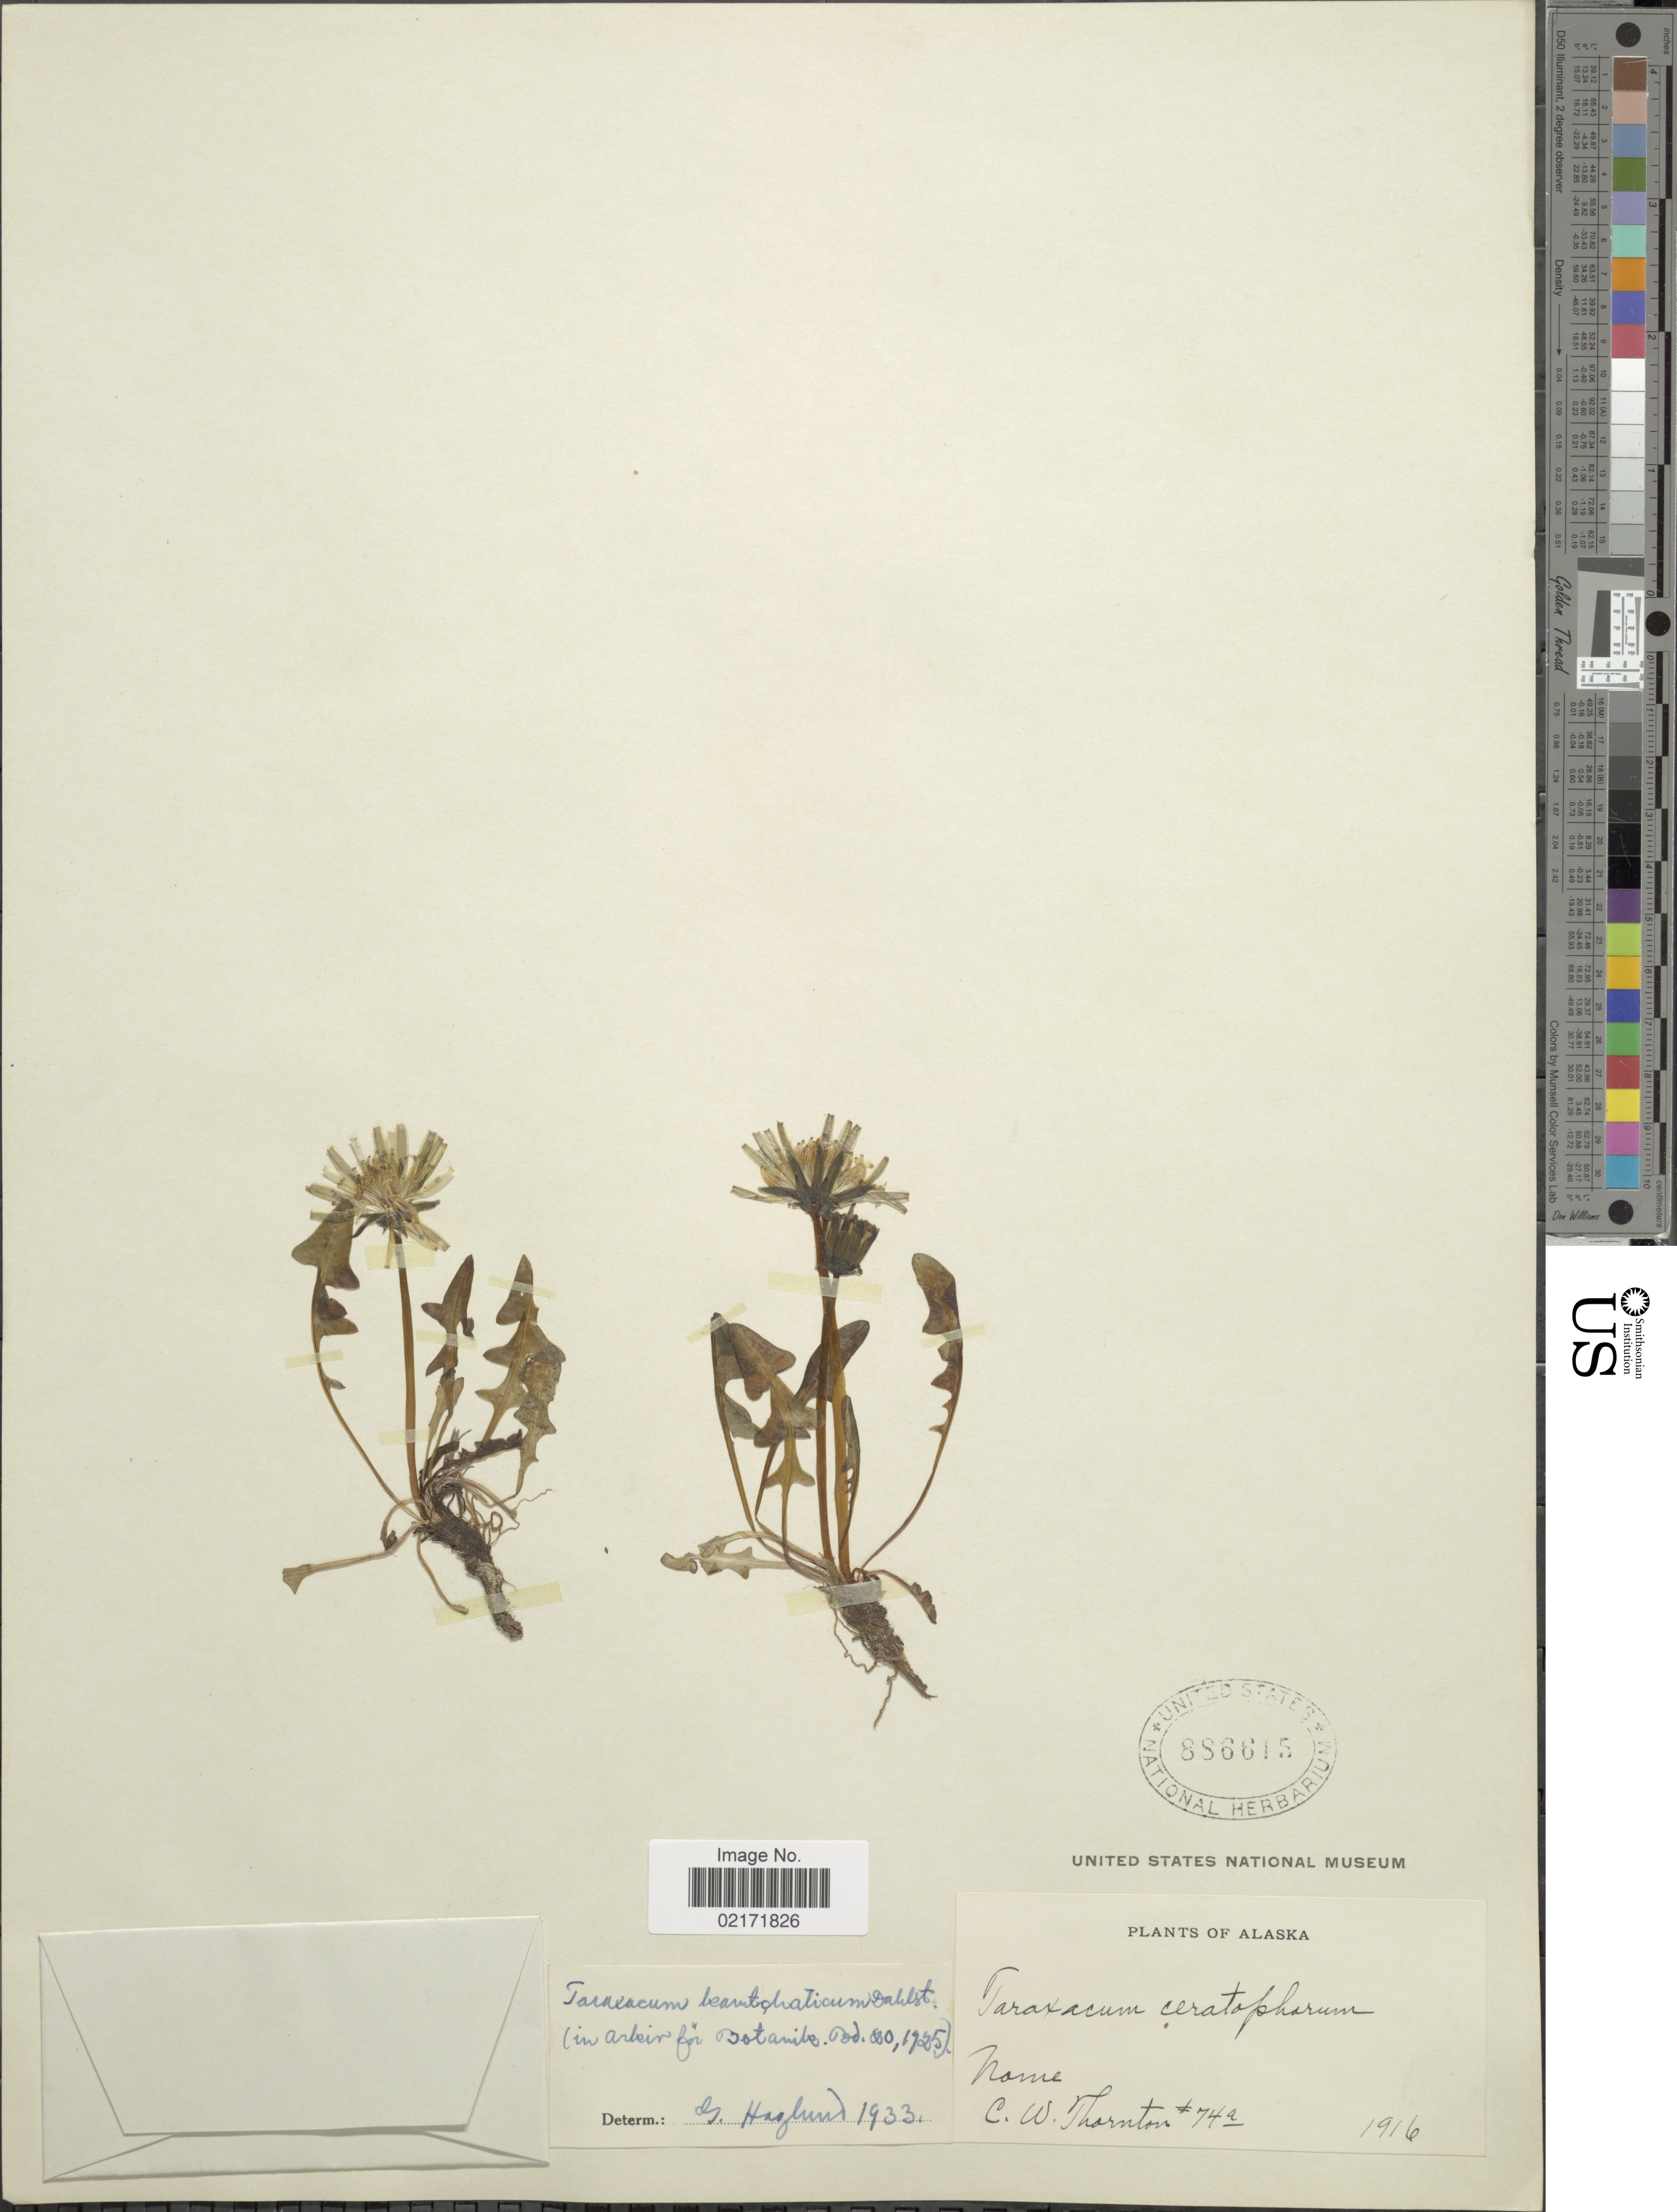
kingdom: Plantae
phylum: Tracheophyta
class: Magnoliopsida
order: Asterales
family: Asteraceae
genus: Taraxacum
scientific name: Taraxacum alaskanum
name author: Rydb.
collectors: C. Thornton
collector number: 74a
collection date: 1916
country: United States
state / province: Alaska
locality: Nome.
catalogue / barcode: US 886615